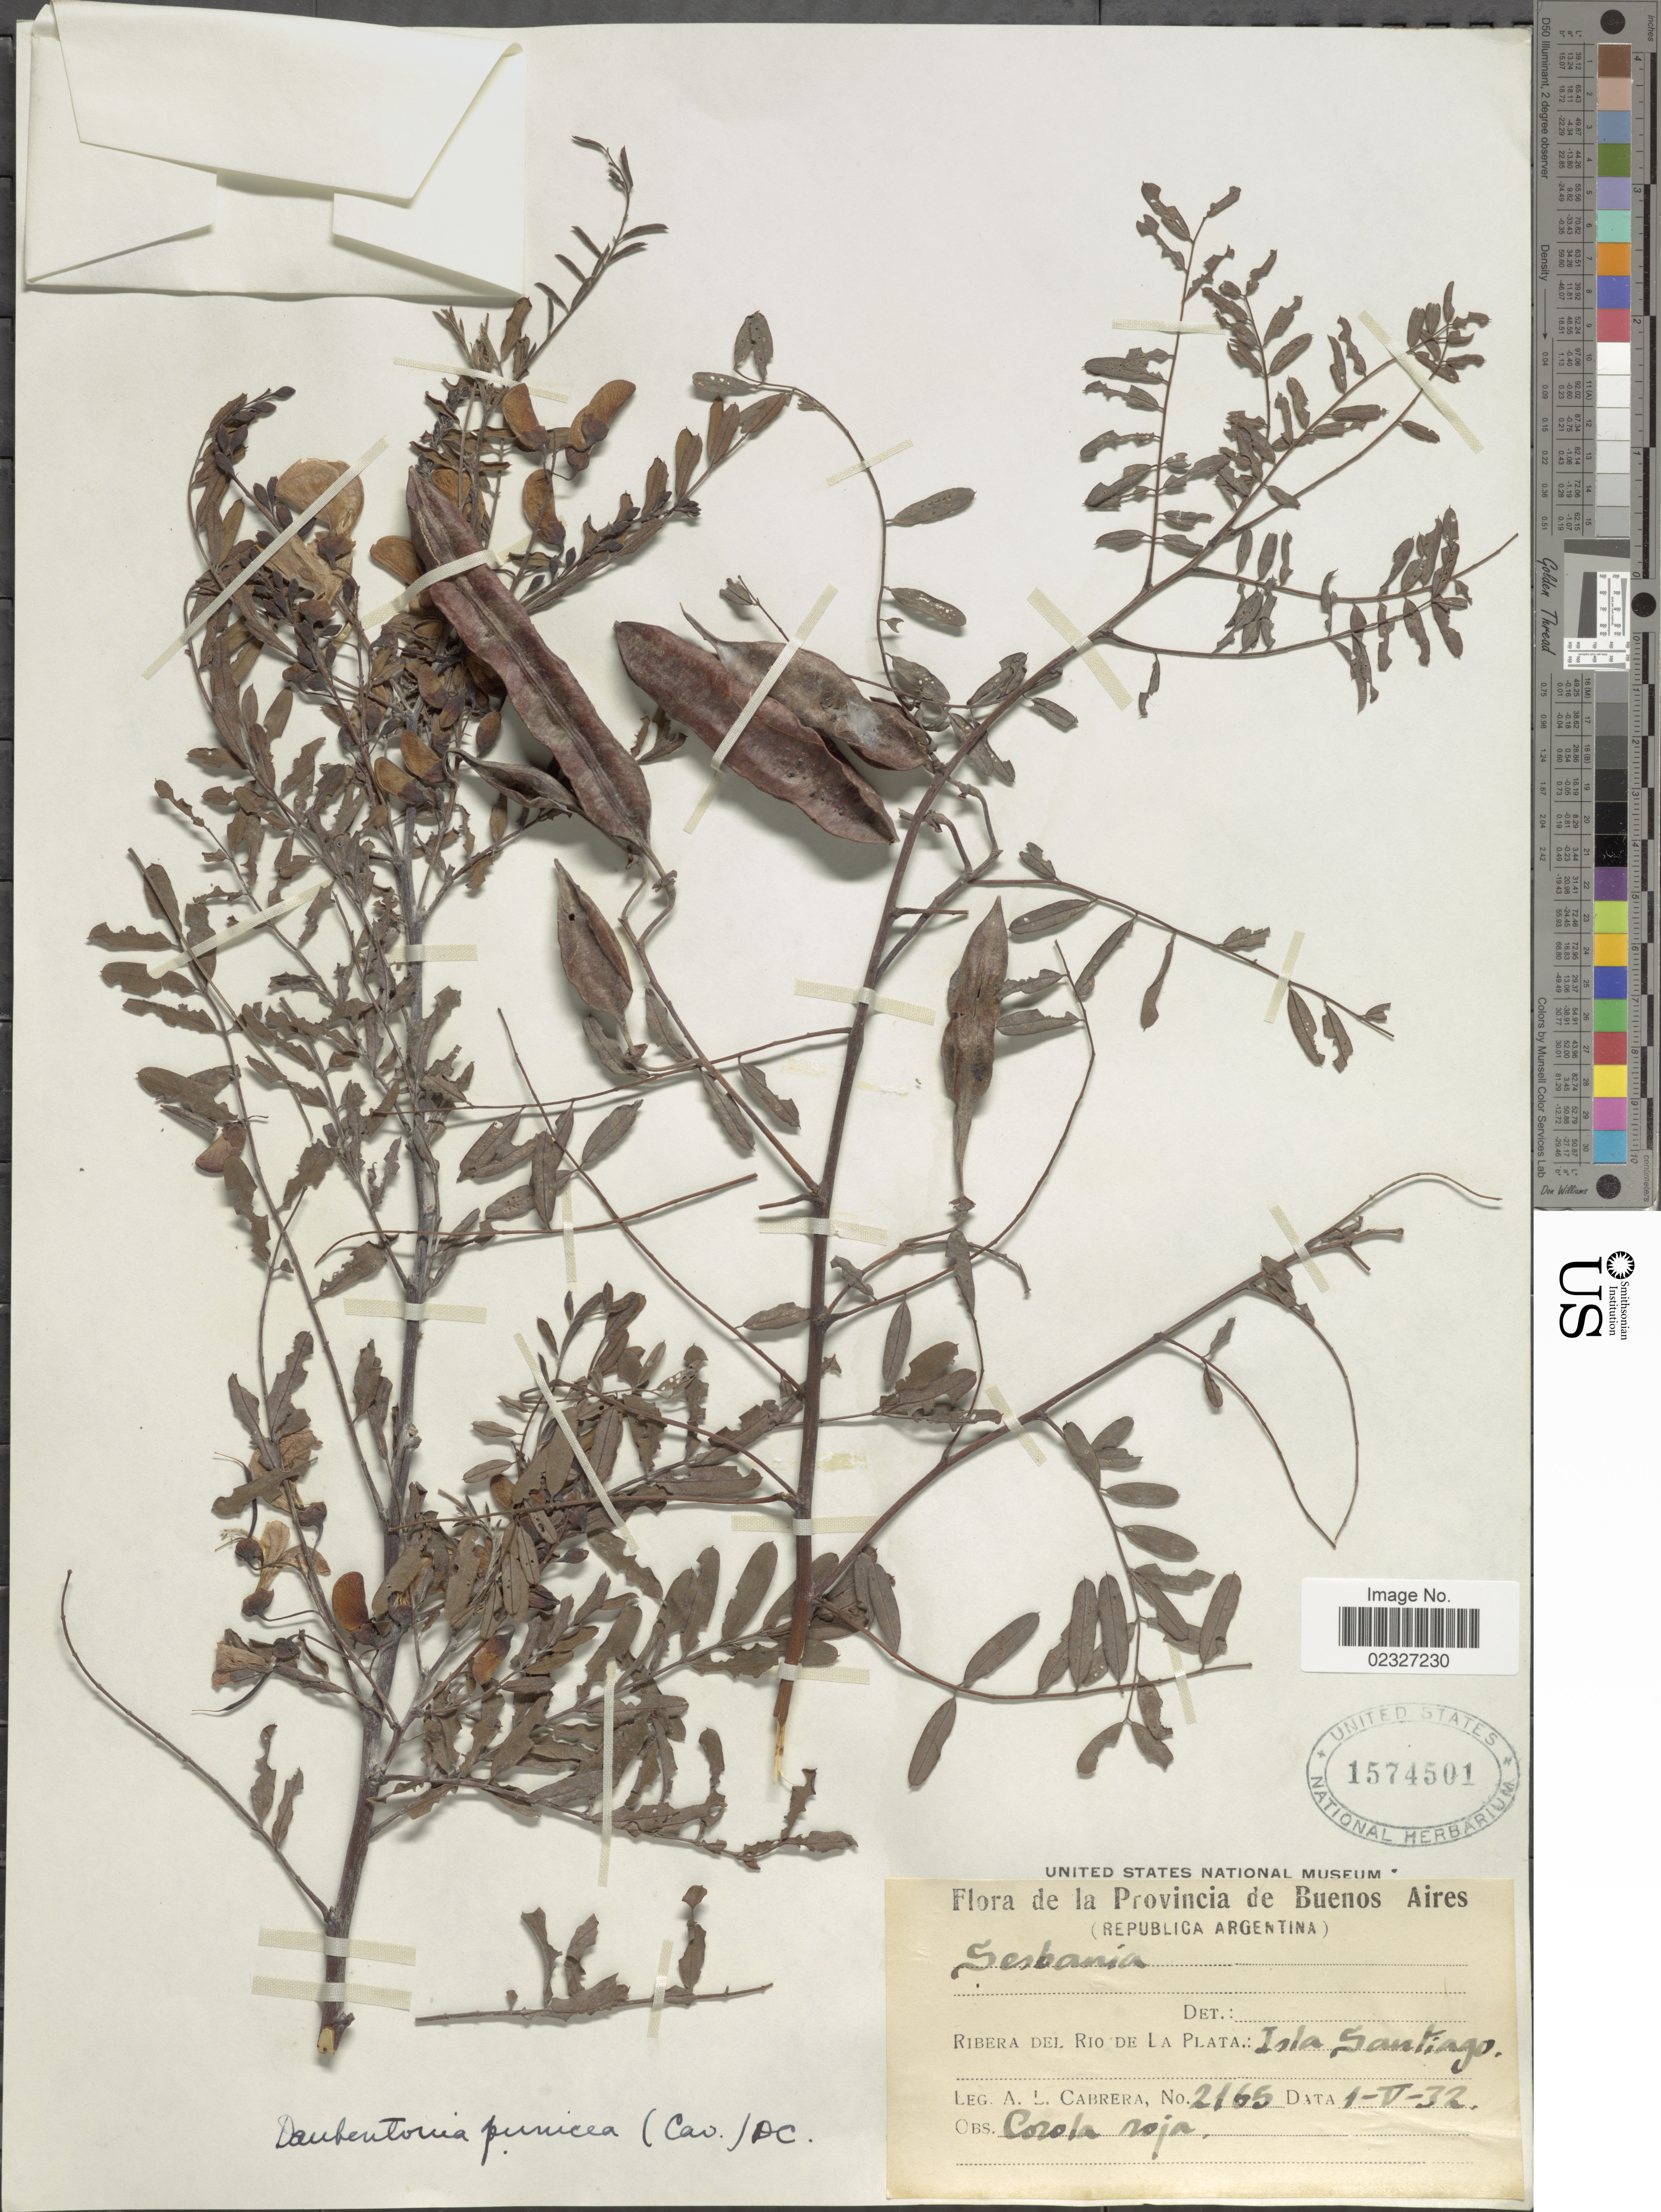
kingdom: Plantae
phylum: Tracheophyta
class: Magnoliopsida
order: Fabales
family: Fabaceae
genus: Sesbania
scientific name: Sesbania punicea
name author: (Cav.) Benth.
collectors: A. L. Cabrera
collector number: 2165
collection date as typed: Transcribed d/m/y: 1/5/32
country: Argentina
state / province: Buenos Aires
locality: Ribera del Rio De La Plata: Isla Santiago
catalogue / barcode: US 1574501